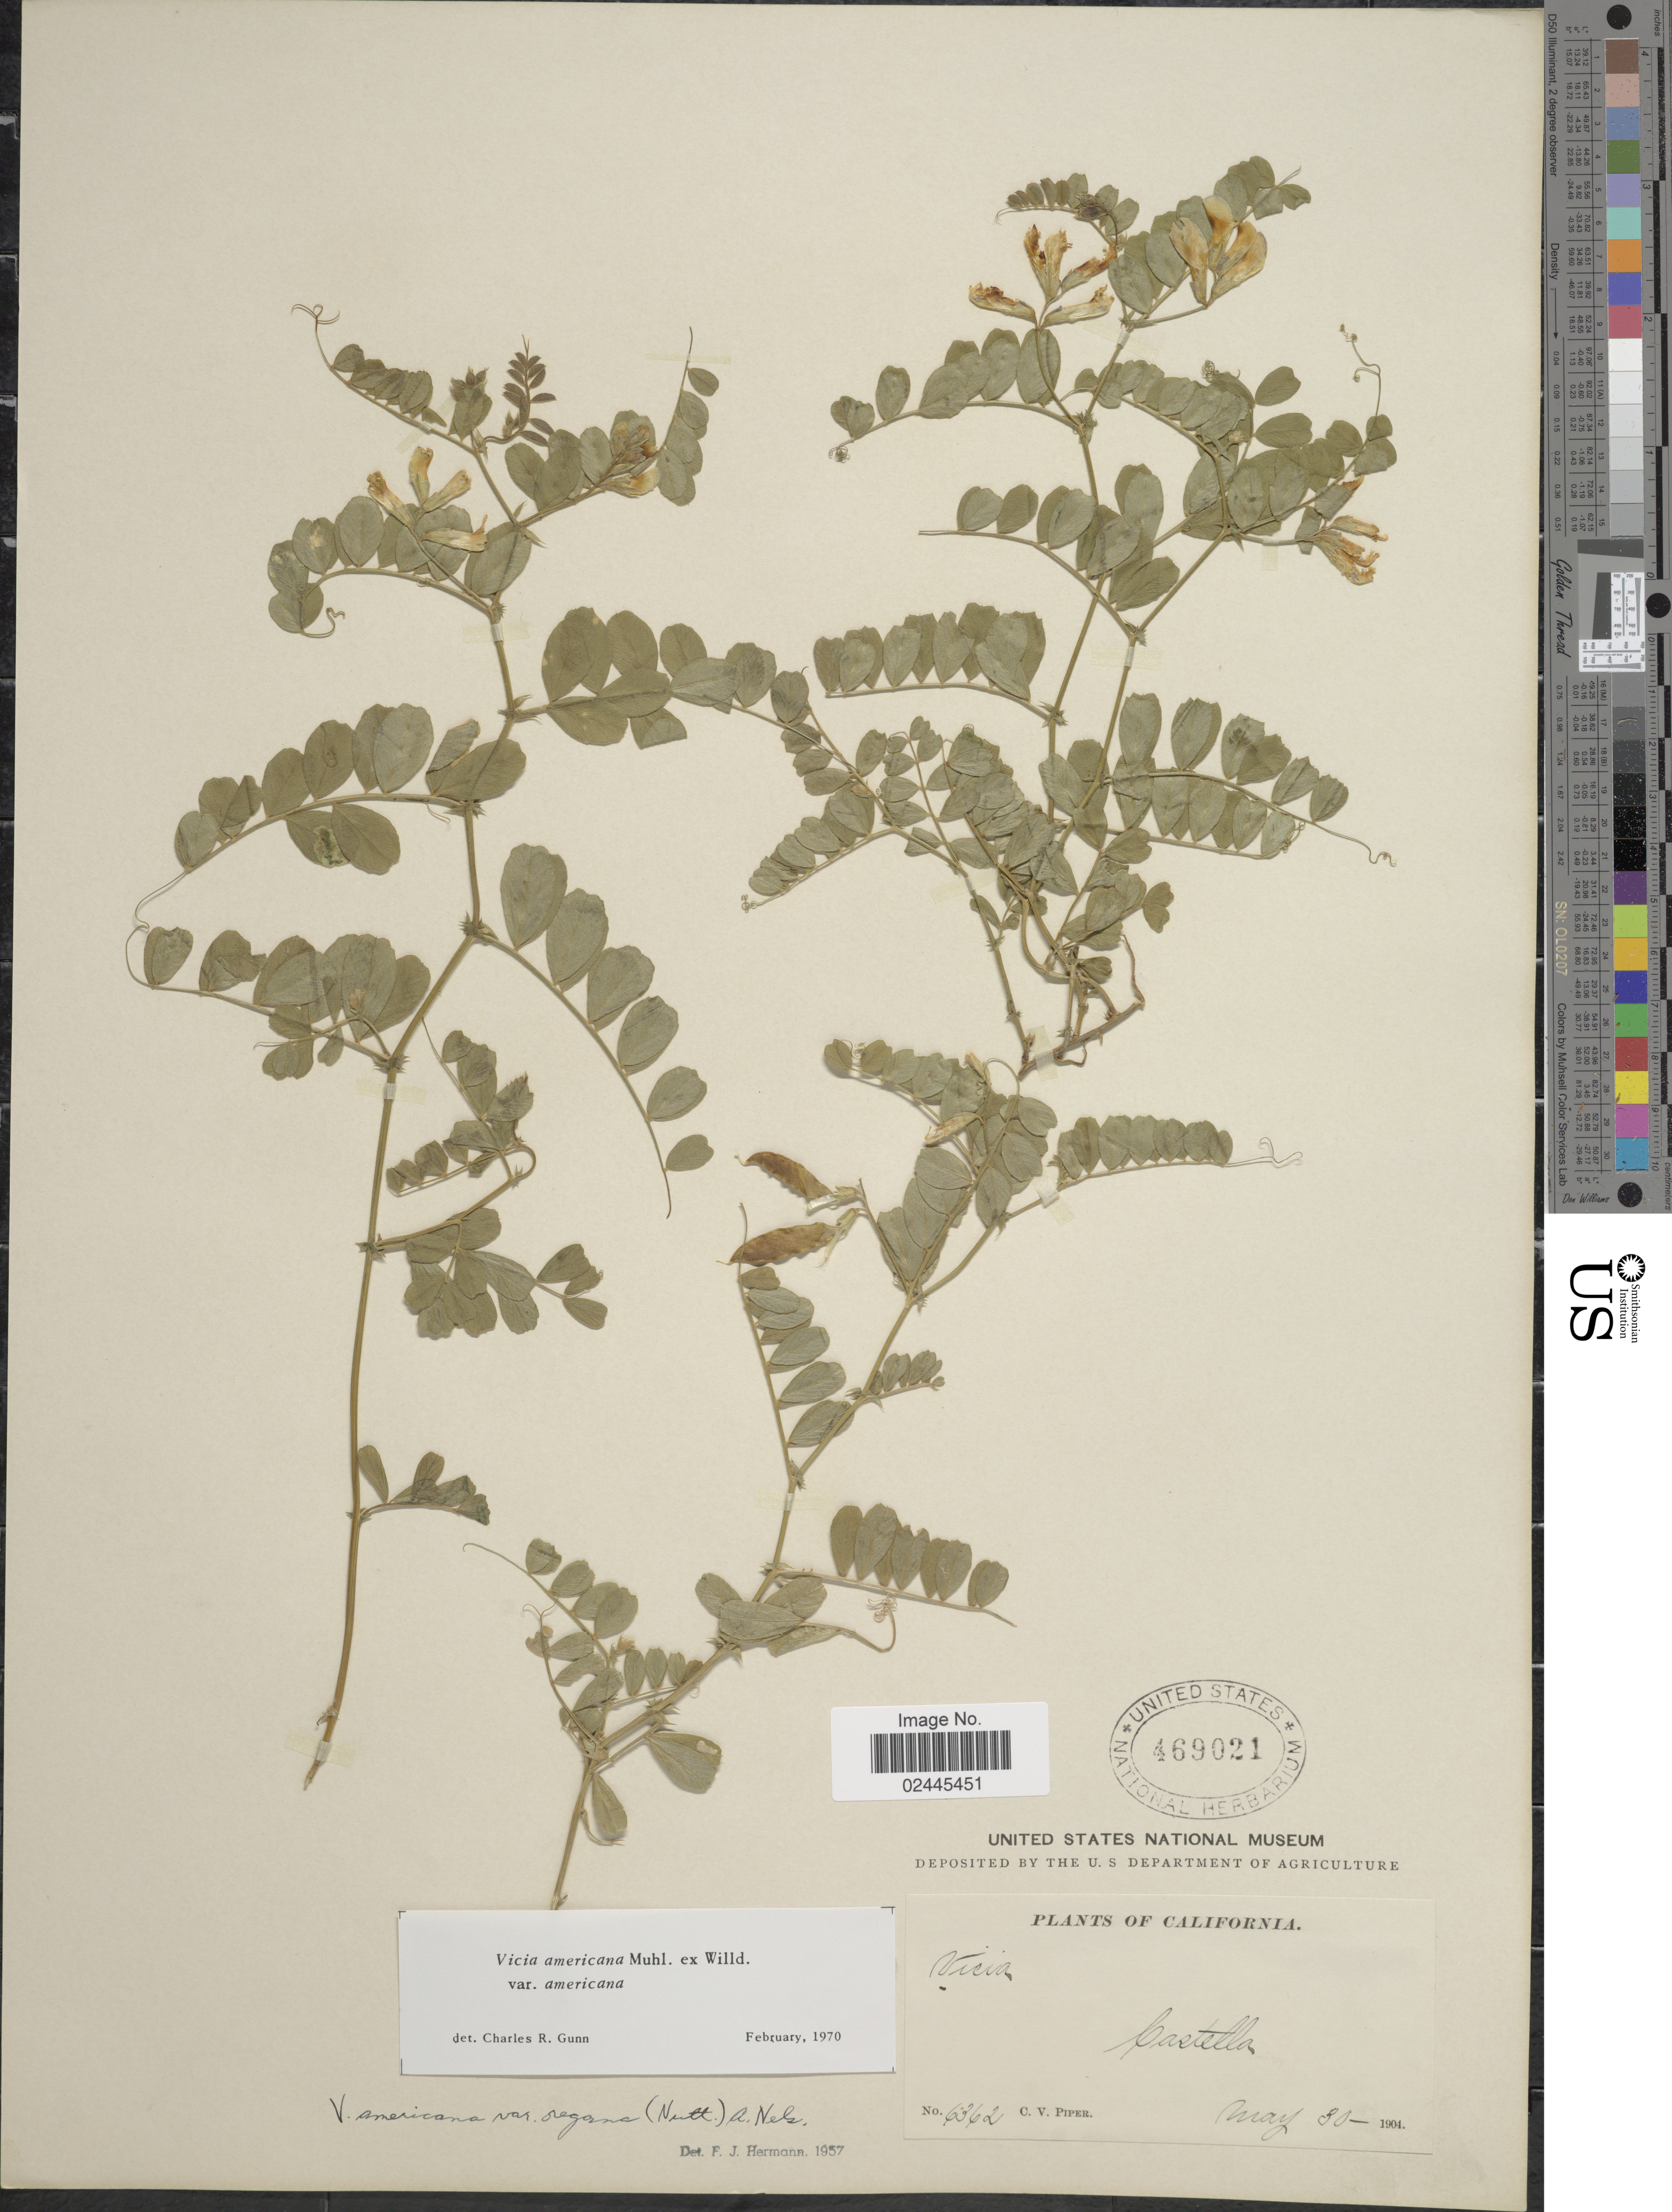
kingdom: Plantae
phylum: Tracheophyta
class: Magnoliopsida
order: Fabales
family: Fabaceae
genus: Vicia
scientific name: Vicia americana var. americana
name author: Muhl. ex Willd.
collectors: C. V. Piper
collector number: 6362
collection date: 1904-05-30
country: United States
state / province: California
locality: Castella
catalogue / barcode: US 469021